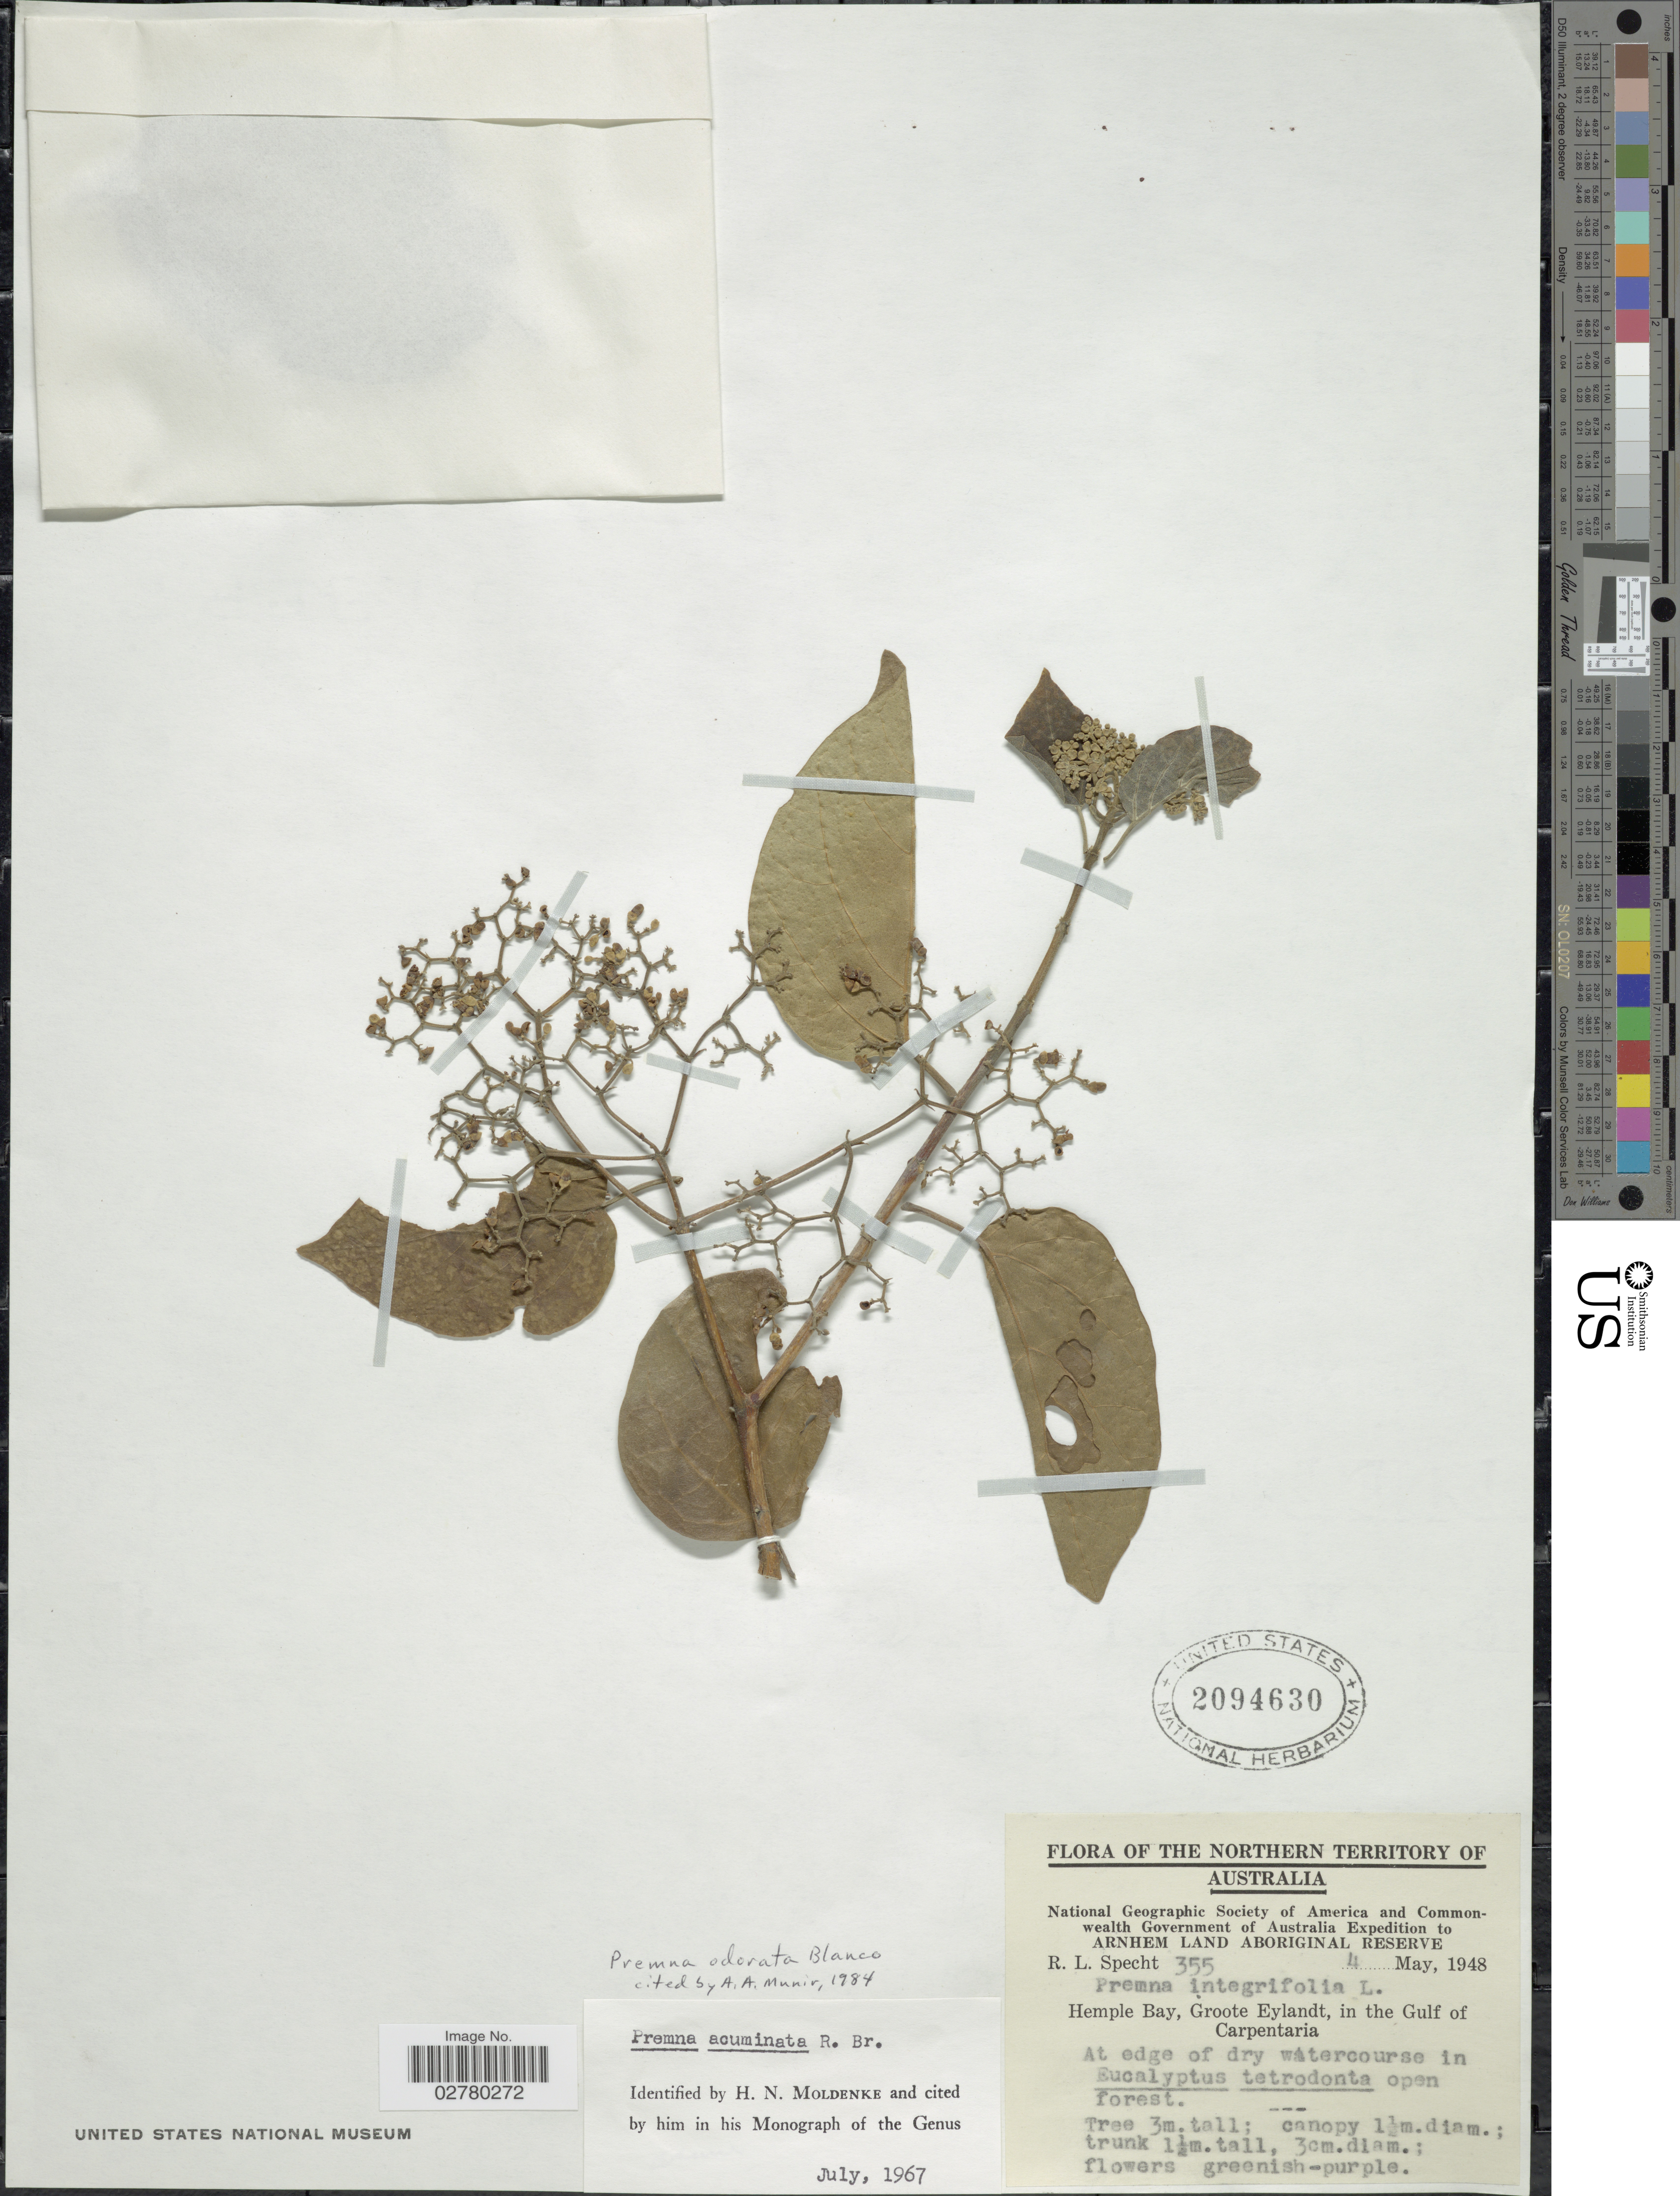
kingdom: Plantae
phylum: Tracheophyta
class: Magnoliopsida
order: Lamiales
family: Lamiaceae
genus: Premna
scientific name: Premna odorata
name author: Blanco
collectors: R. L. Specht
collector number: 355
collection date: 1948-05-04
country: Australia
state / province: Northern Territory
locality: Arnhem Land Aboriginal Reserve, Hemple Bay, Groote Eylandt, in the Gulf of Carpentaria.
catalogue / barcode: US 2094630